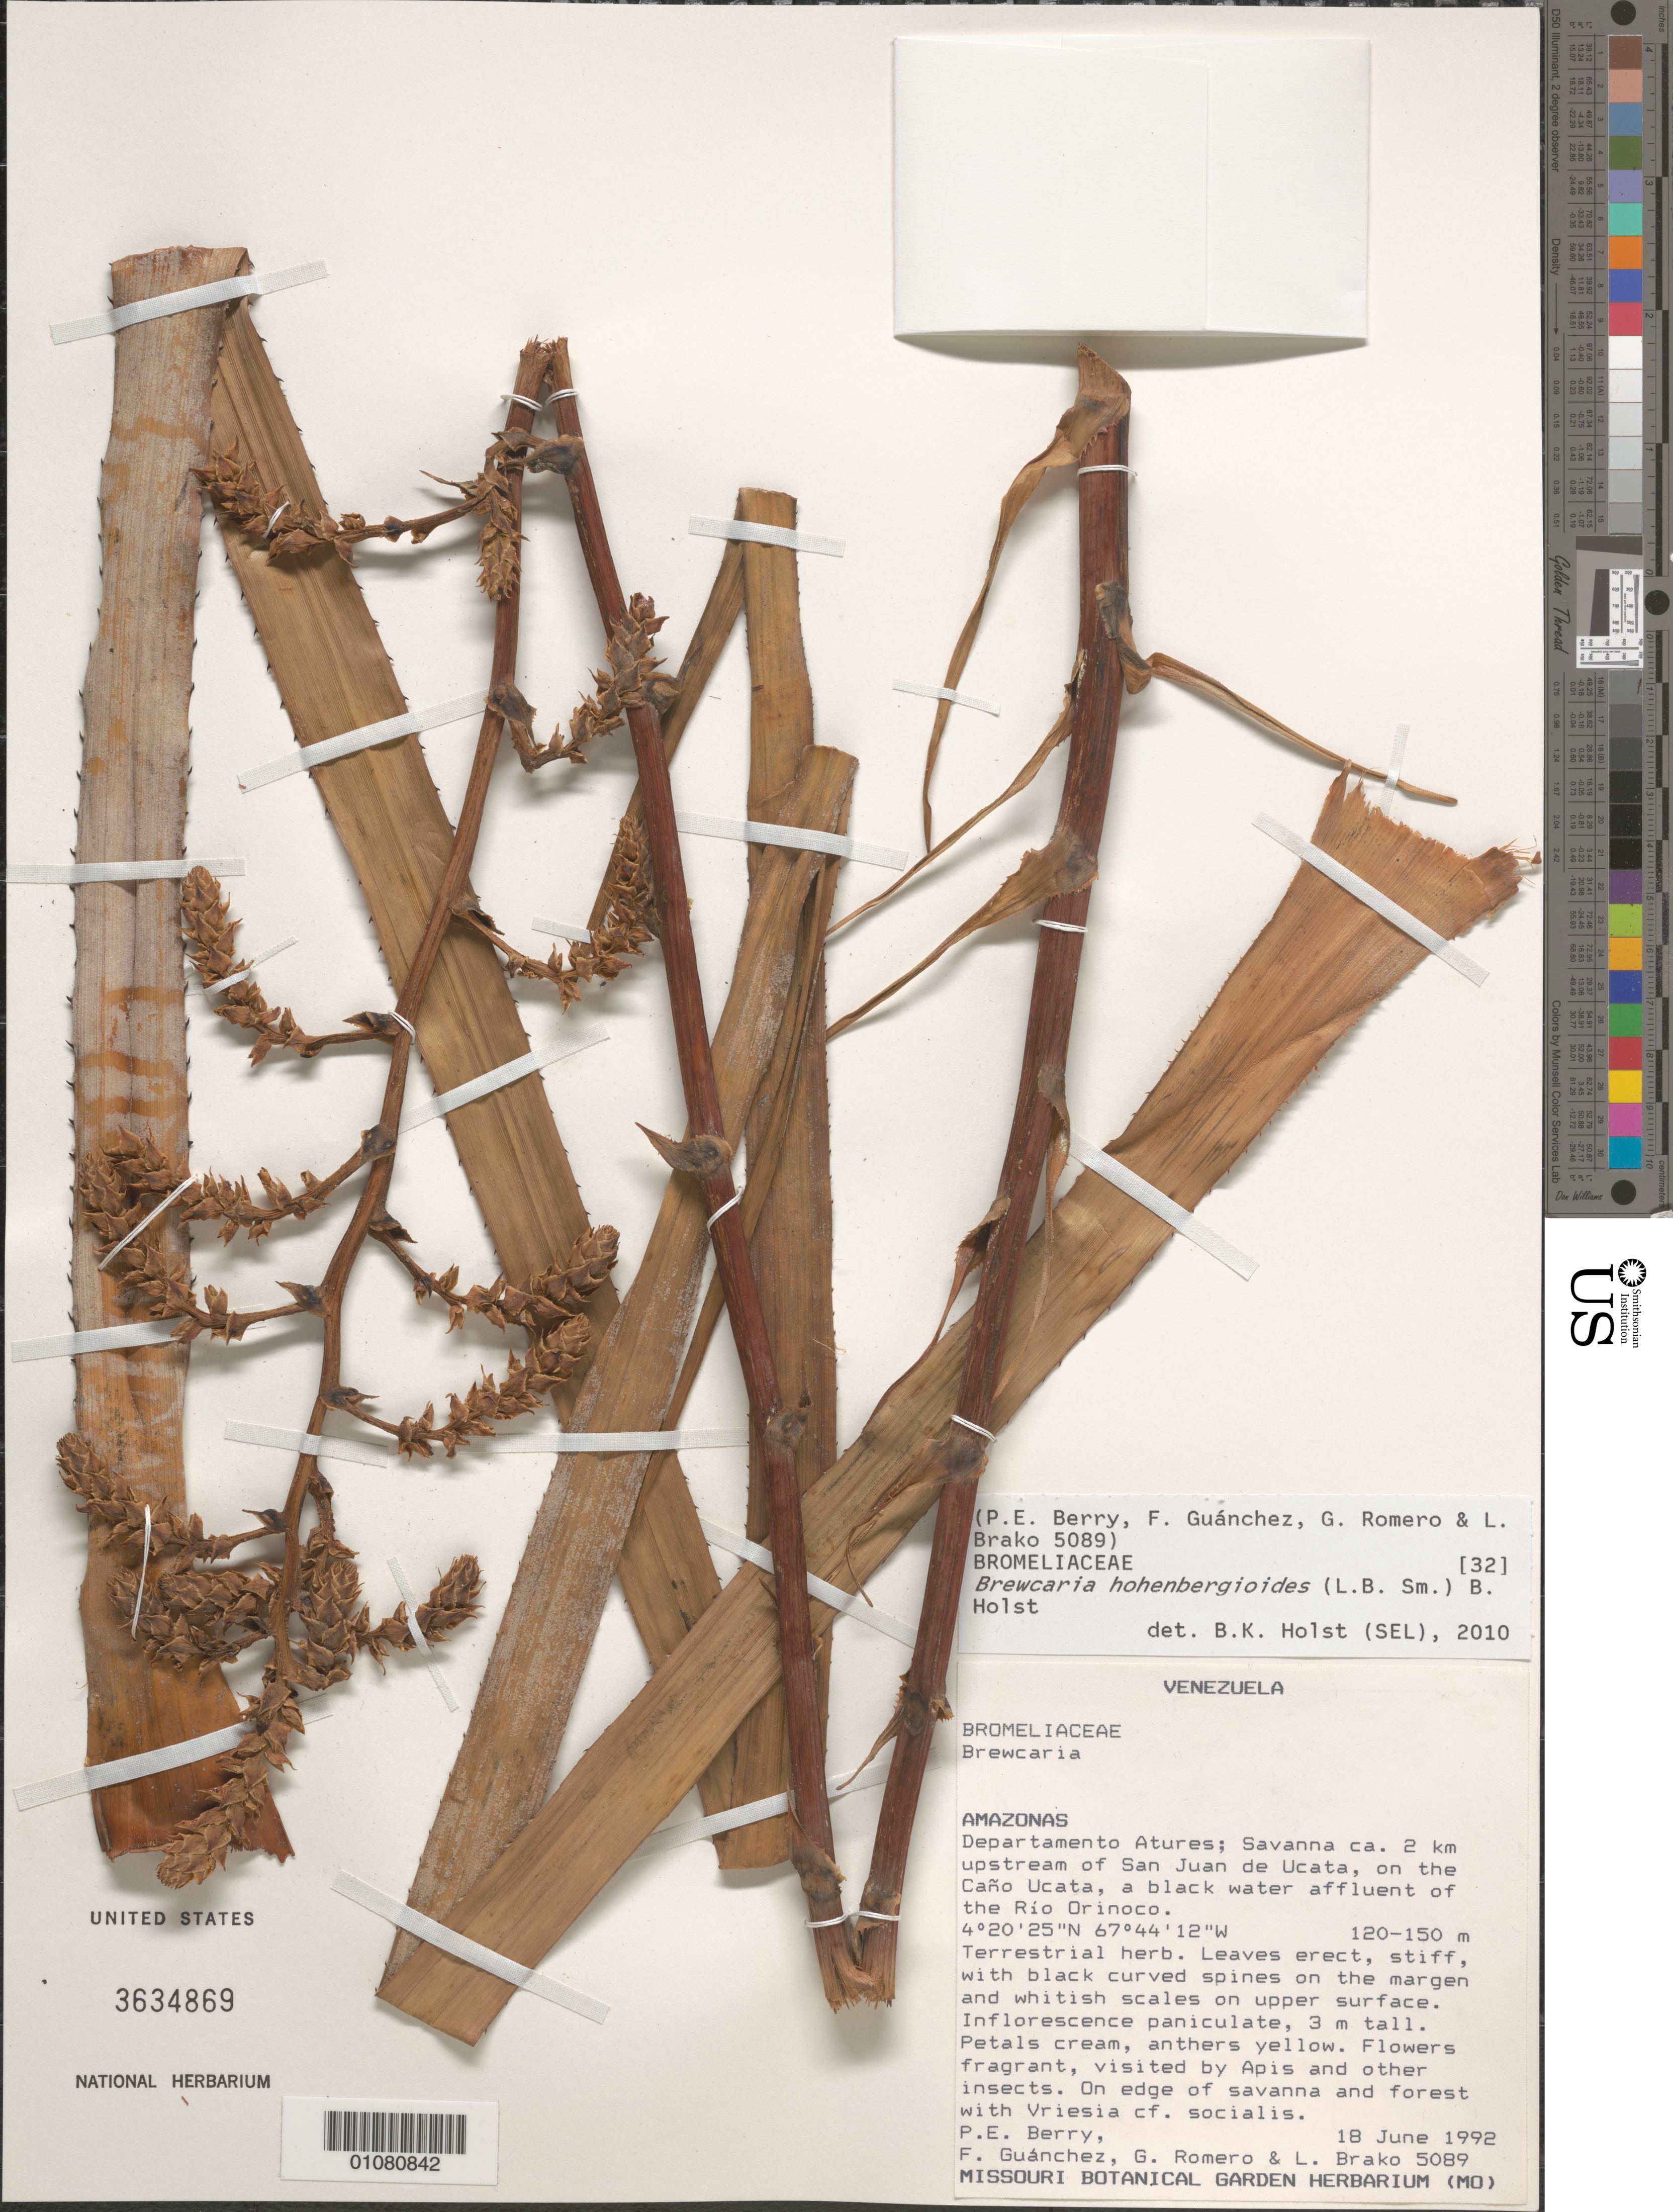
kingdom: Plantae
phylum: Tracheophyta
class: Liliopsida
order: Poales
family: Bromeliaceae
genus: Brewcaria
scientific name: Brewcaria hohenbergioides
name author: (L.B. Sm.) B. Holst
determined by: Holst, Bruce K.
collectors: P. E. Berry, F. Guánchez M., G. A. Romero & L. Brako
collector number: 5089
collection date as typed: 18-Jun-92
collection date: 1992-06-18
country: Venezuela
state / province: Amazonas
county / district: Atures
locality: San Juan de Ucata, ca 2km of; on the Caño Ucata, a black water affluent of the Río Orinoco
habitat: Savanna. On edge of savanna an dforest with Vriesia cf. socialis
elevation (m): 120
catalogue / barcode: US 3634869